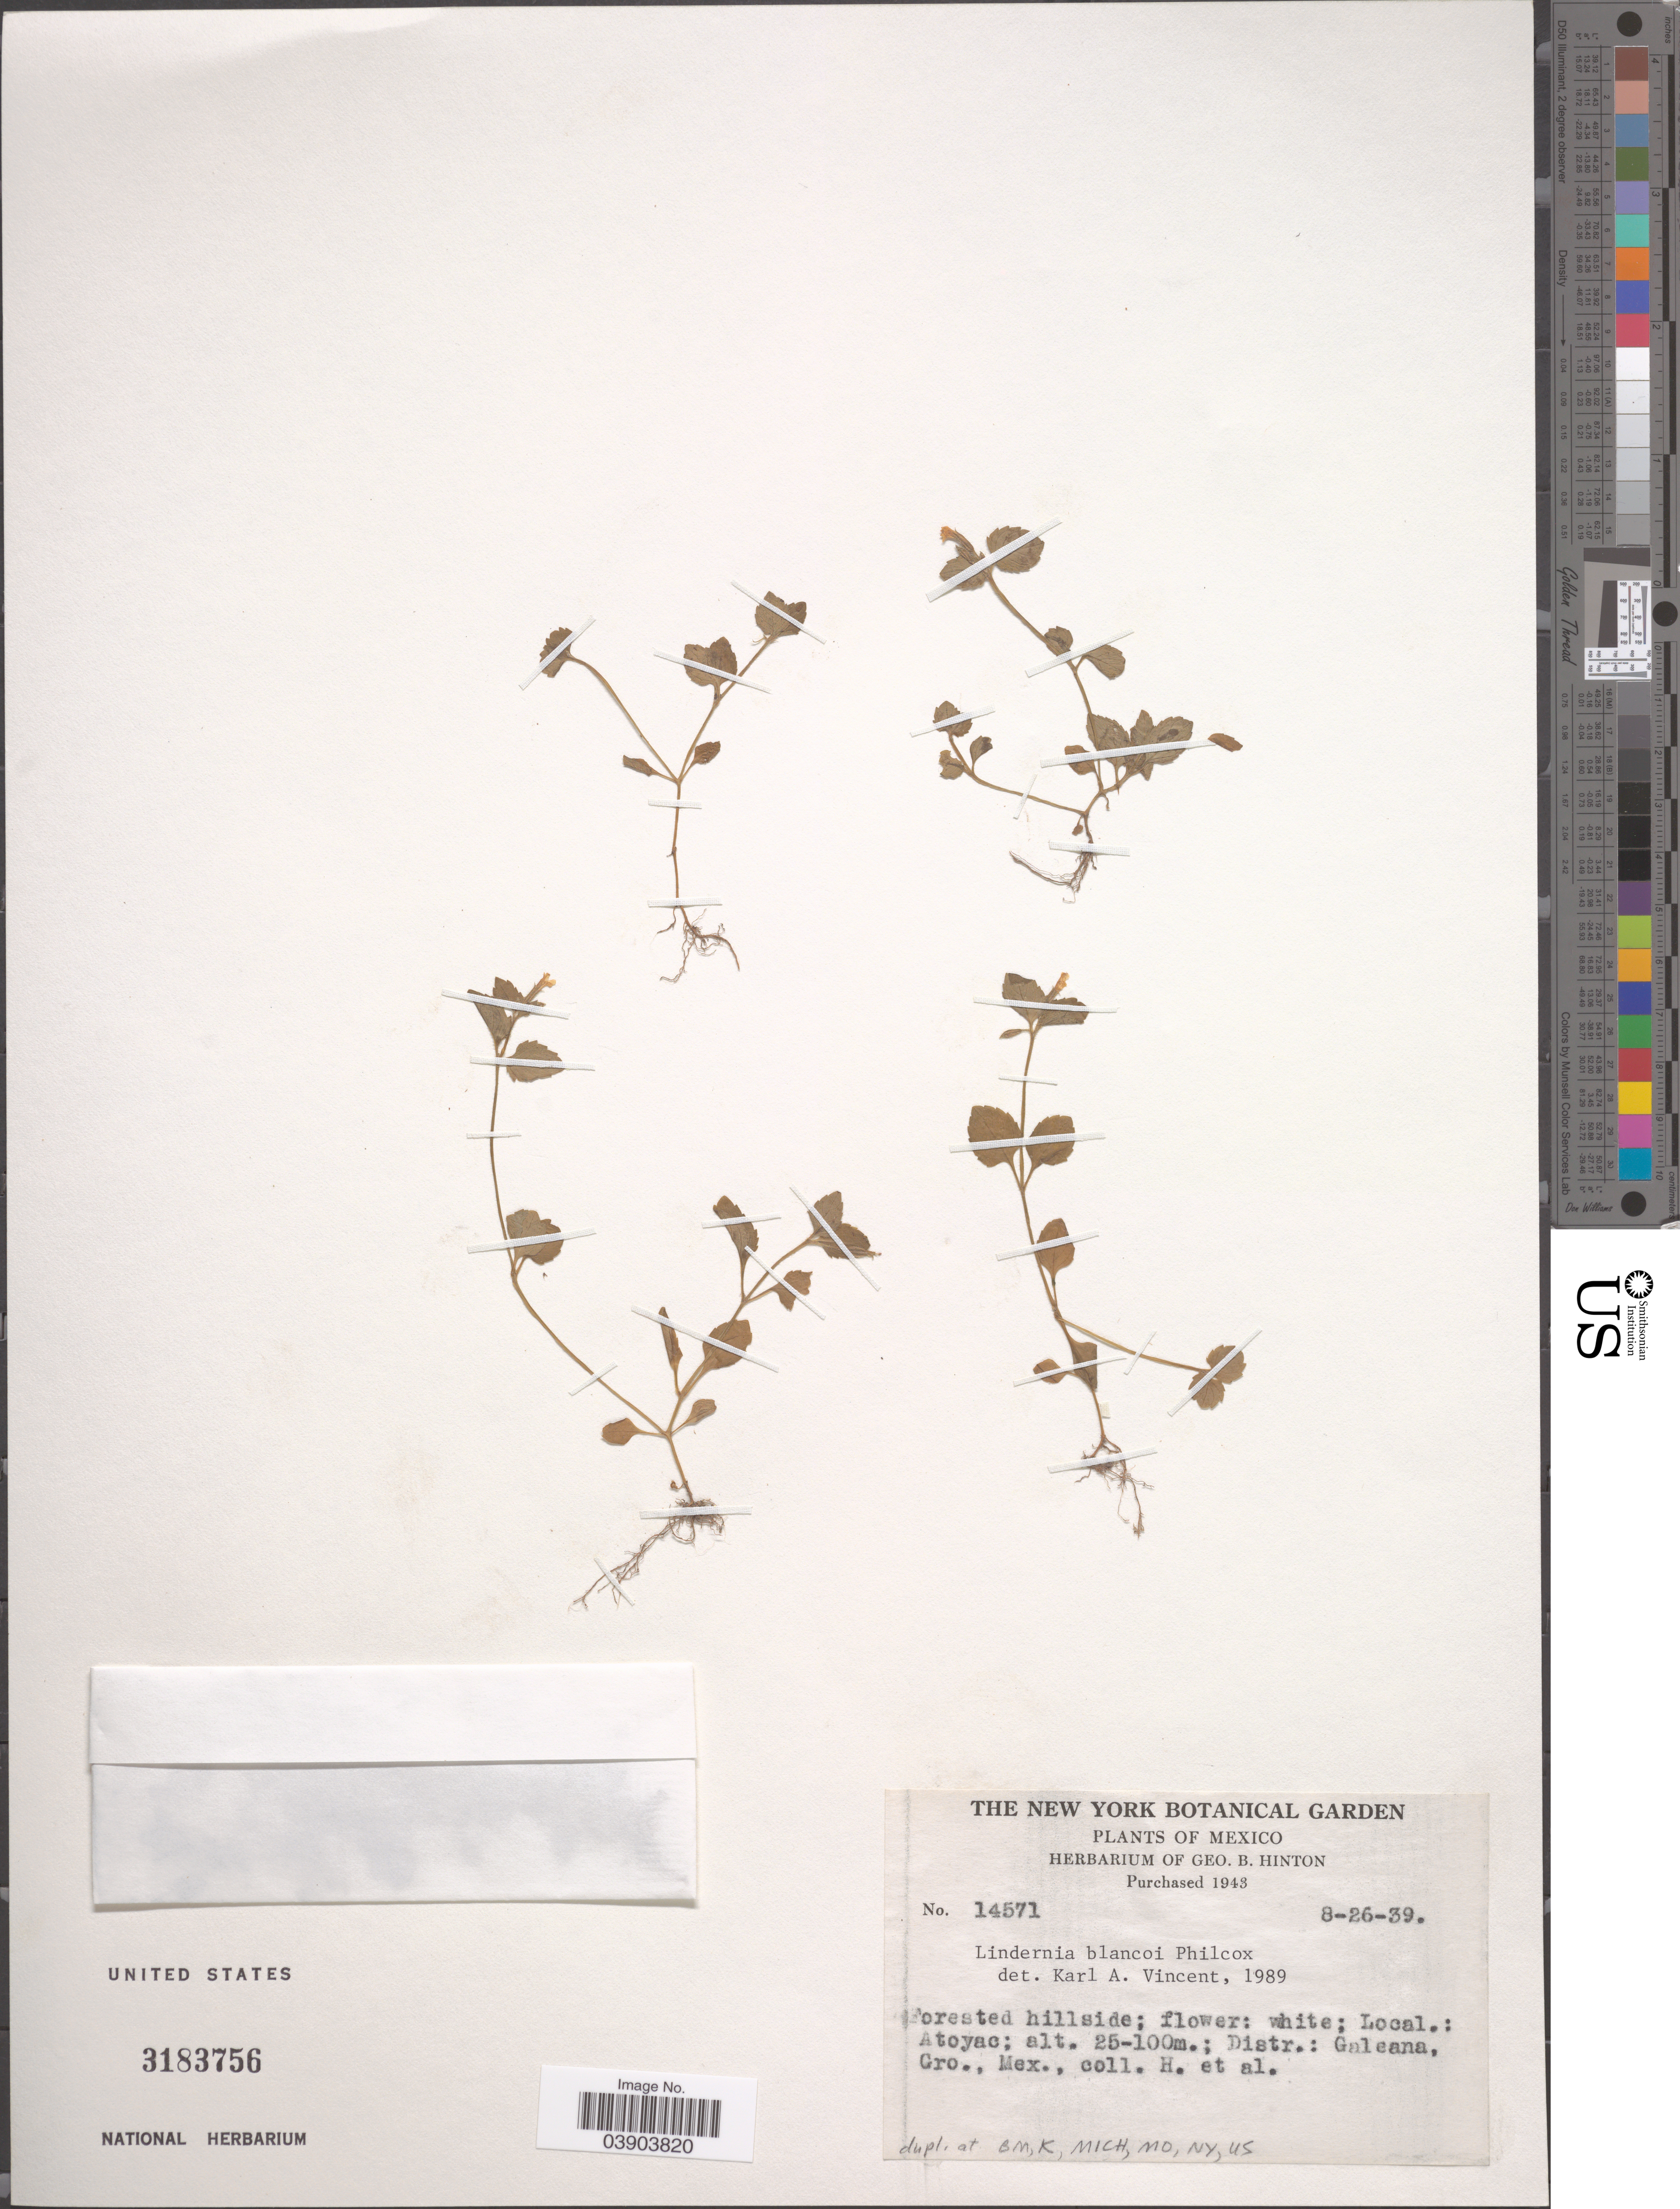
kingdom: Plantae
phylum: Tracheophyta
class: Magnoliopsida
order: Lamiales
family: Linderniaceae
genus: Lindernia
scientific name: Lindernia blancoi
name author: (Merr.) Philcox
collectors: G. B. Hinton & et al.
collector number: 14571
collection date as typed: Transcribed d/m/y: 26/8/39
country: Mexico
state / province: Guerrero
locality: Aroyac. Distr.: Galeana.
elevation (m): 25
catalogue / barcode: US 3183756